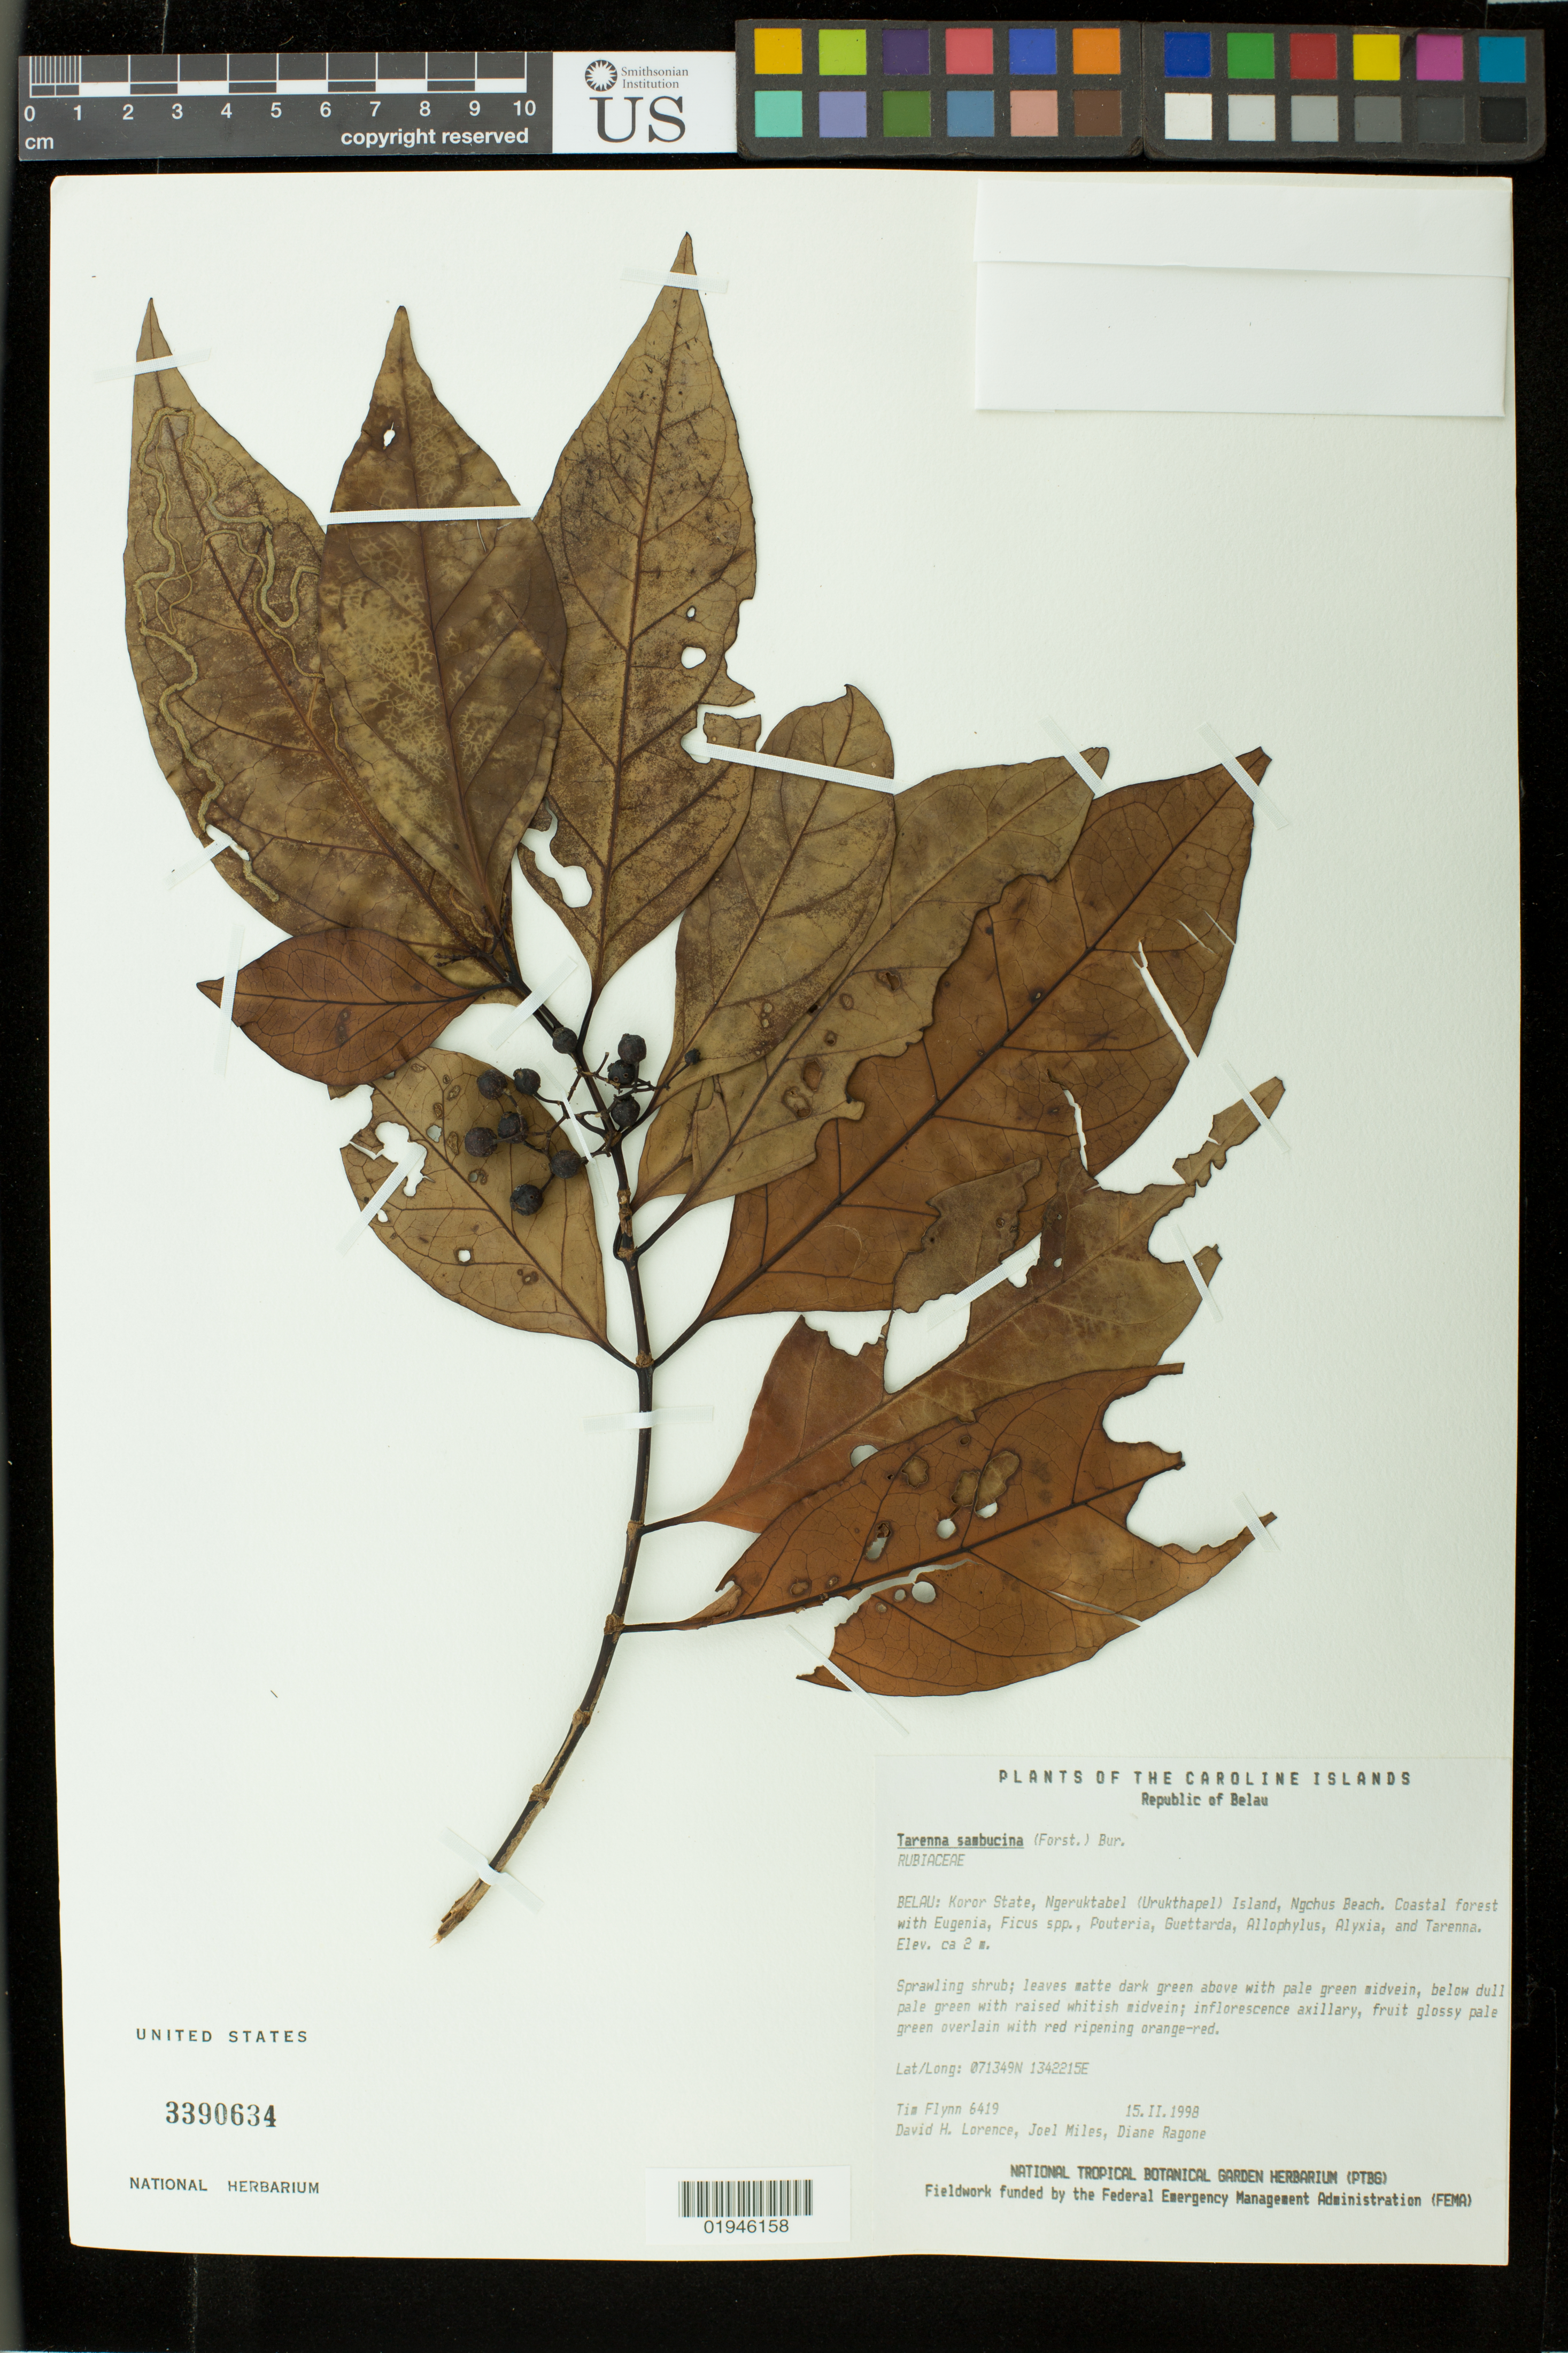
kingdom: Plantae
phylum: Tracheophyta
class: Magnoliopsida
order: Gentianales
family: Rubiaceae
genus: Tarenna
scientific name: Tarenna sambucina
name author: (G. Forst.) Drake ex Durand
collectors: T. Flynn, D. Lorence, J. Miles, D. Ragone & et al.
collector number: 6419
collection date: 1998-02-15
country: Palau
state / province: Koror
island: Ngeruktabel [Urukthapel]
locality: Koror State, Ngeruktabel (Urukthapel) Island, Ngchus Beach.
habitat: Coastal forest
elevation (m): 2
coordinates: N, E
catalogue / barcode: US 3390634